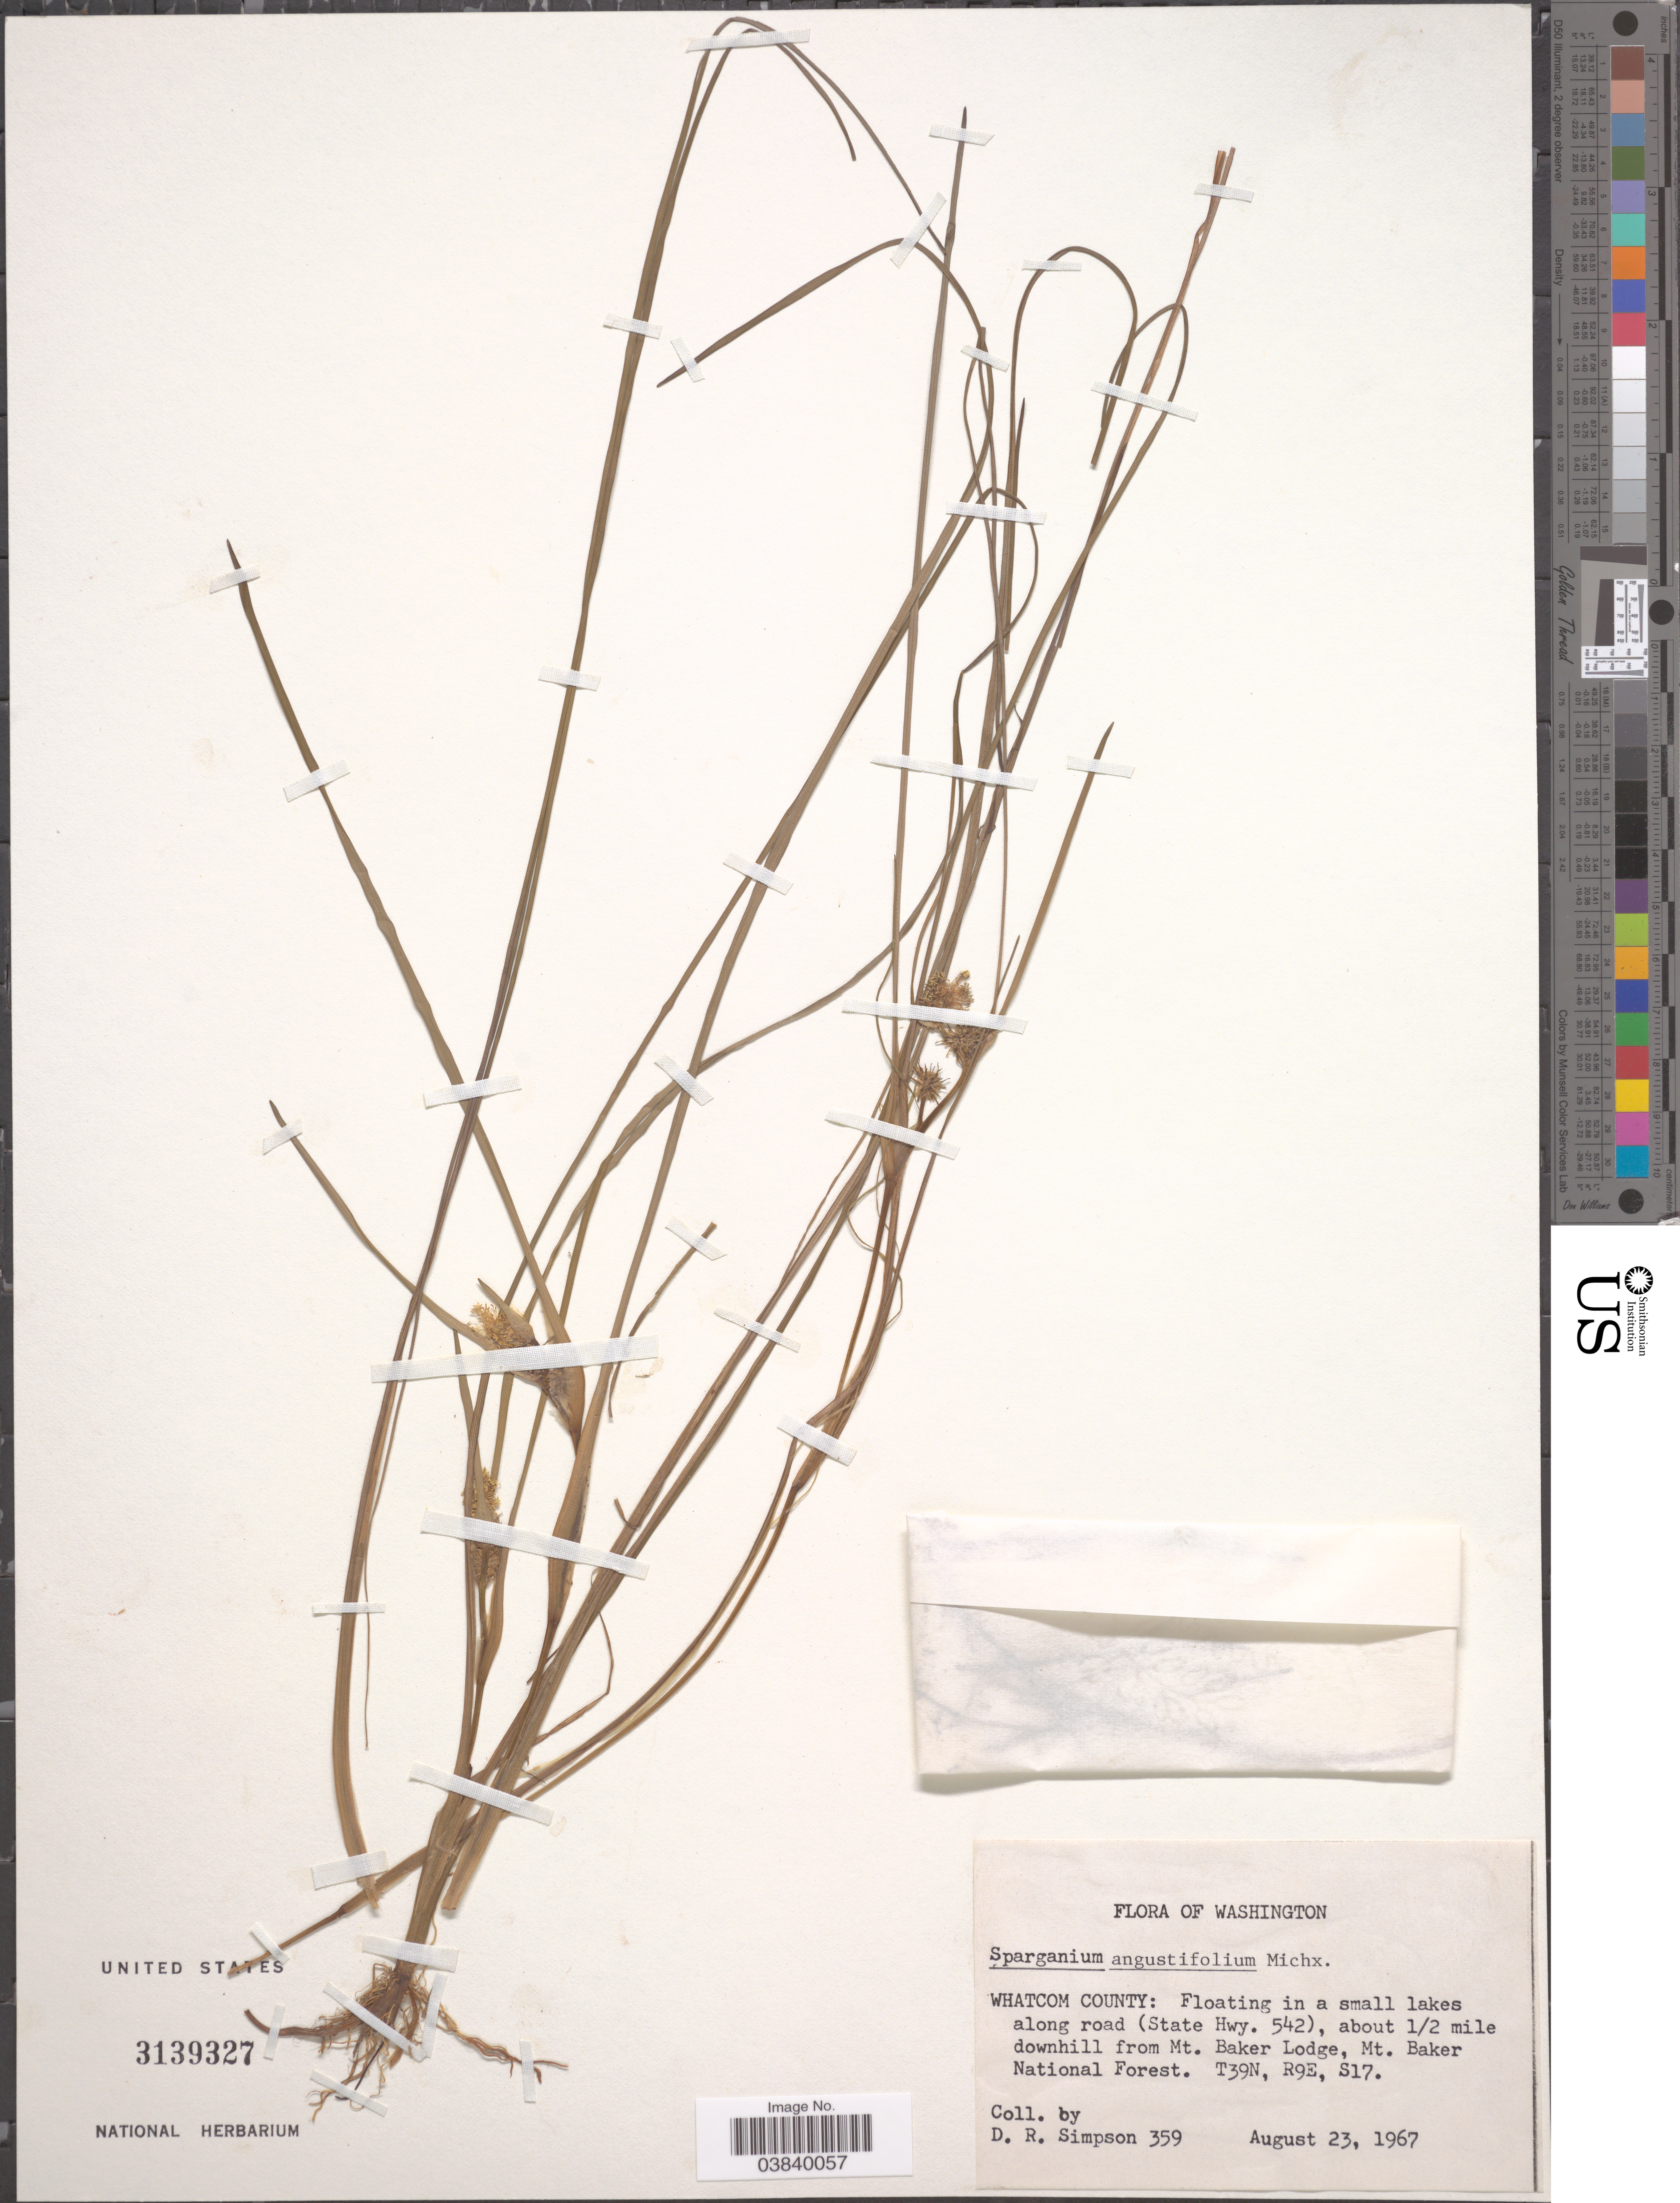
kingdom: Plantae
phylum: Tracheophyta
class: Liliopsida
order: Poales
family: Typhaceae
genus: Sparganium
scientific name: Sparganium angustifolium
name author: Michx.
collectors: D. R. Simpson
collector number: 359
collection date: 1967-08-23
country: United States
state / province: Washington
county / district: Whatcom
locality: Whatcom County: in a small lakes along road (State Hwy. 542), about ½ mile downhill from Mt. Baker Lodge, Mt. Baker National Forest. T39N, R9E, S17.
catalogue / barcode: US 3139327